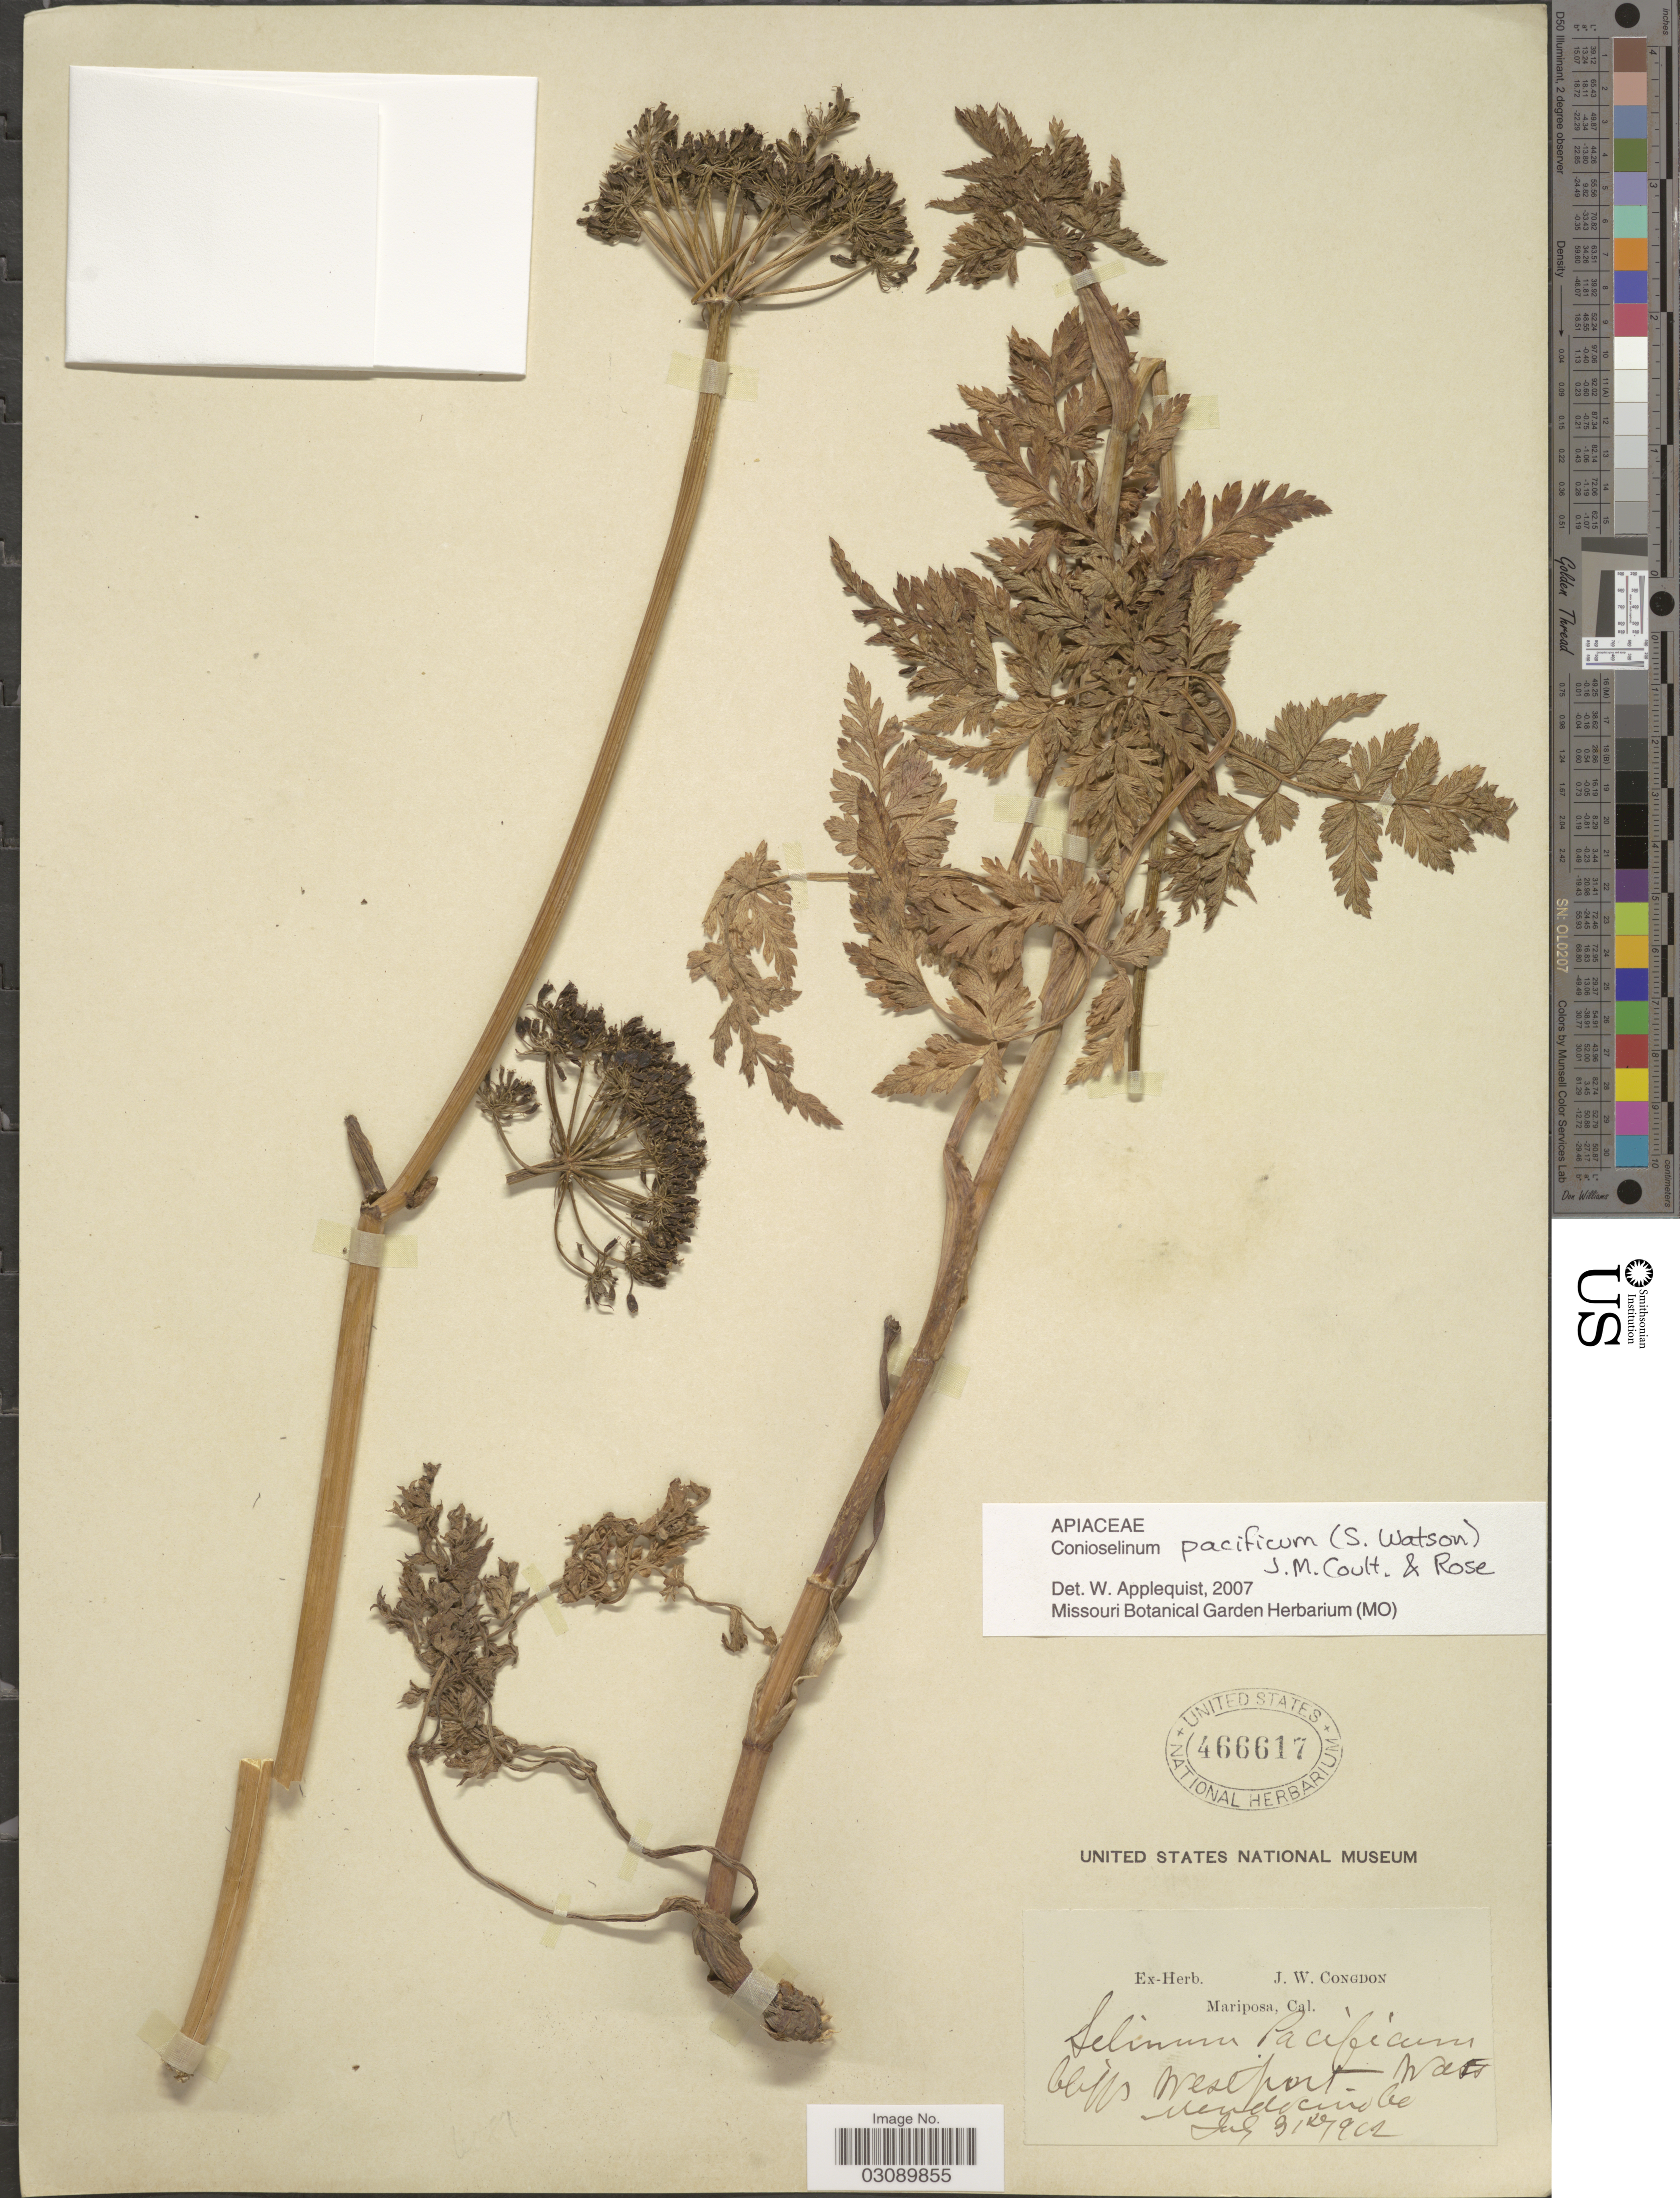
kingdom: Plantae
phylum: Tracheophyta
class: Magnoliopsida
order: Apiales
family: Apiaceae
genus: Conioselinum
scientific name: Conioselinum pacificum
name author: (S. Watson) J.M. Coult. & Rose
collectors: ex herb. J. W. Congdon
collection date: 1902-07-31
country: United States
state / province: California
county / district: Mendocino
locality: Cliffs, Westport. Mendocino Co.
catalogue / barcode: US 466617